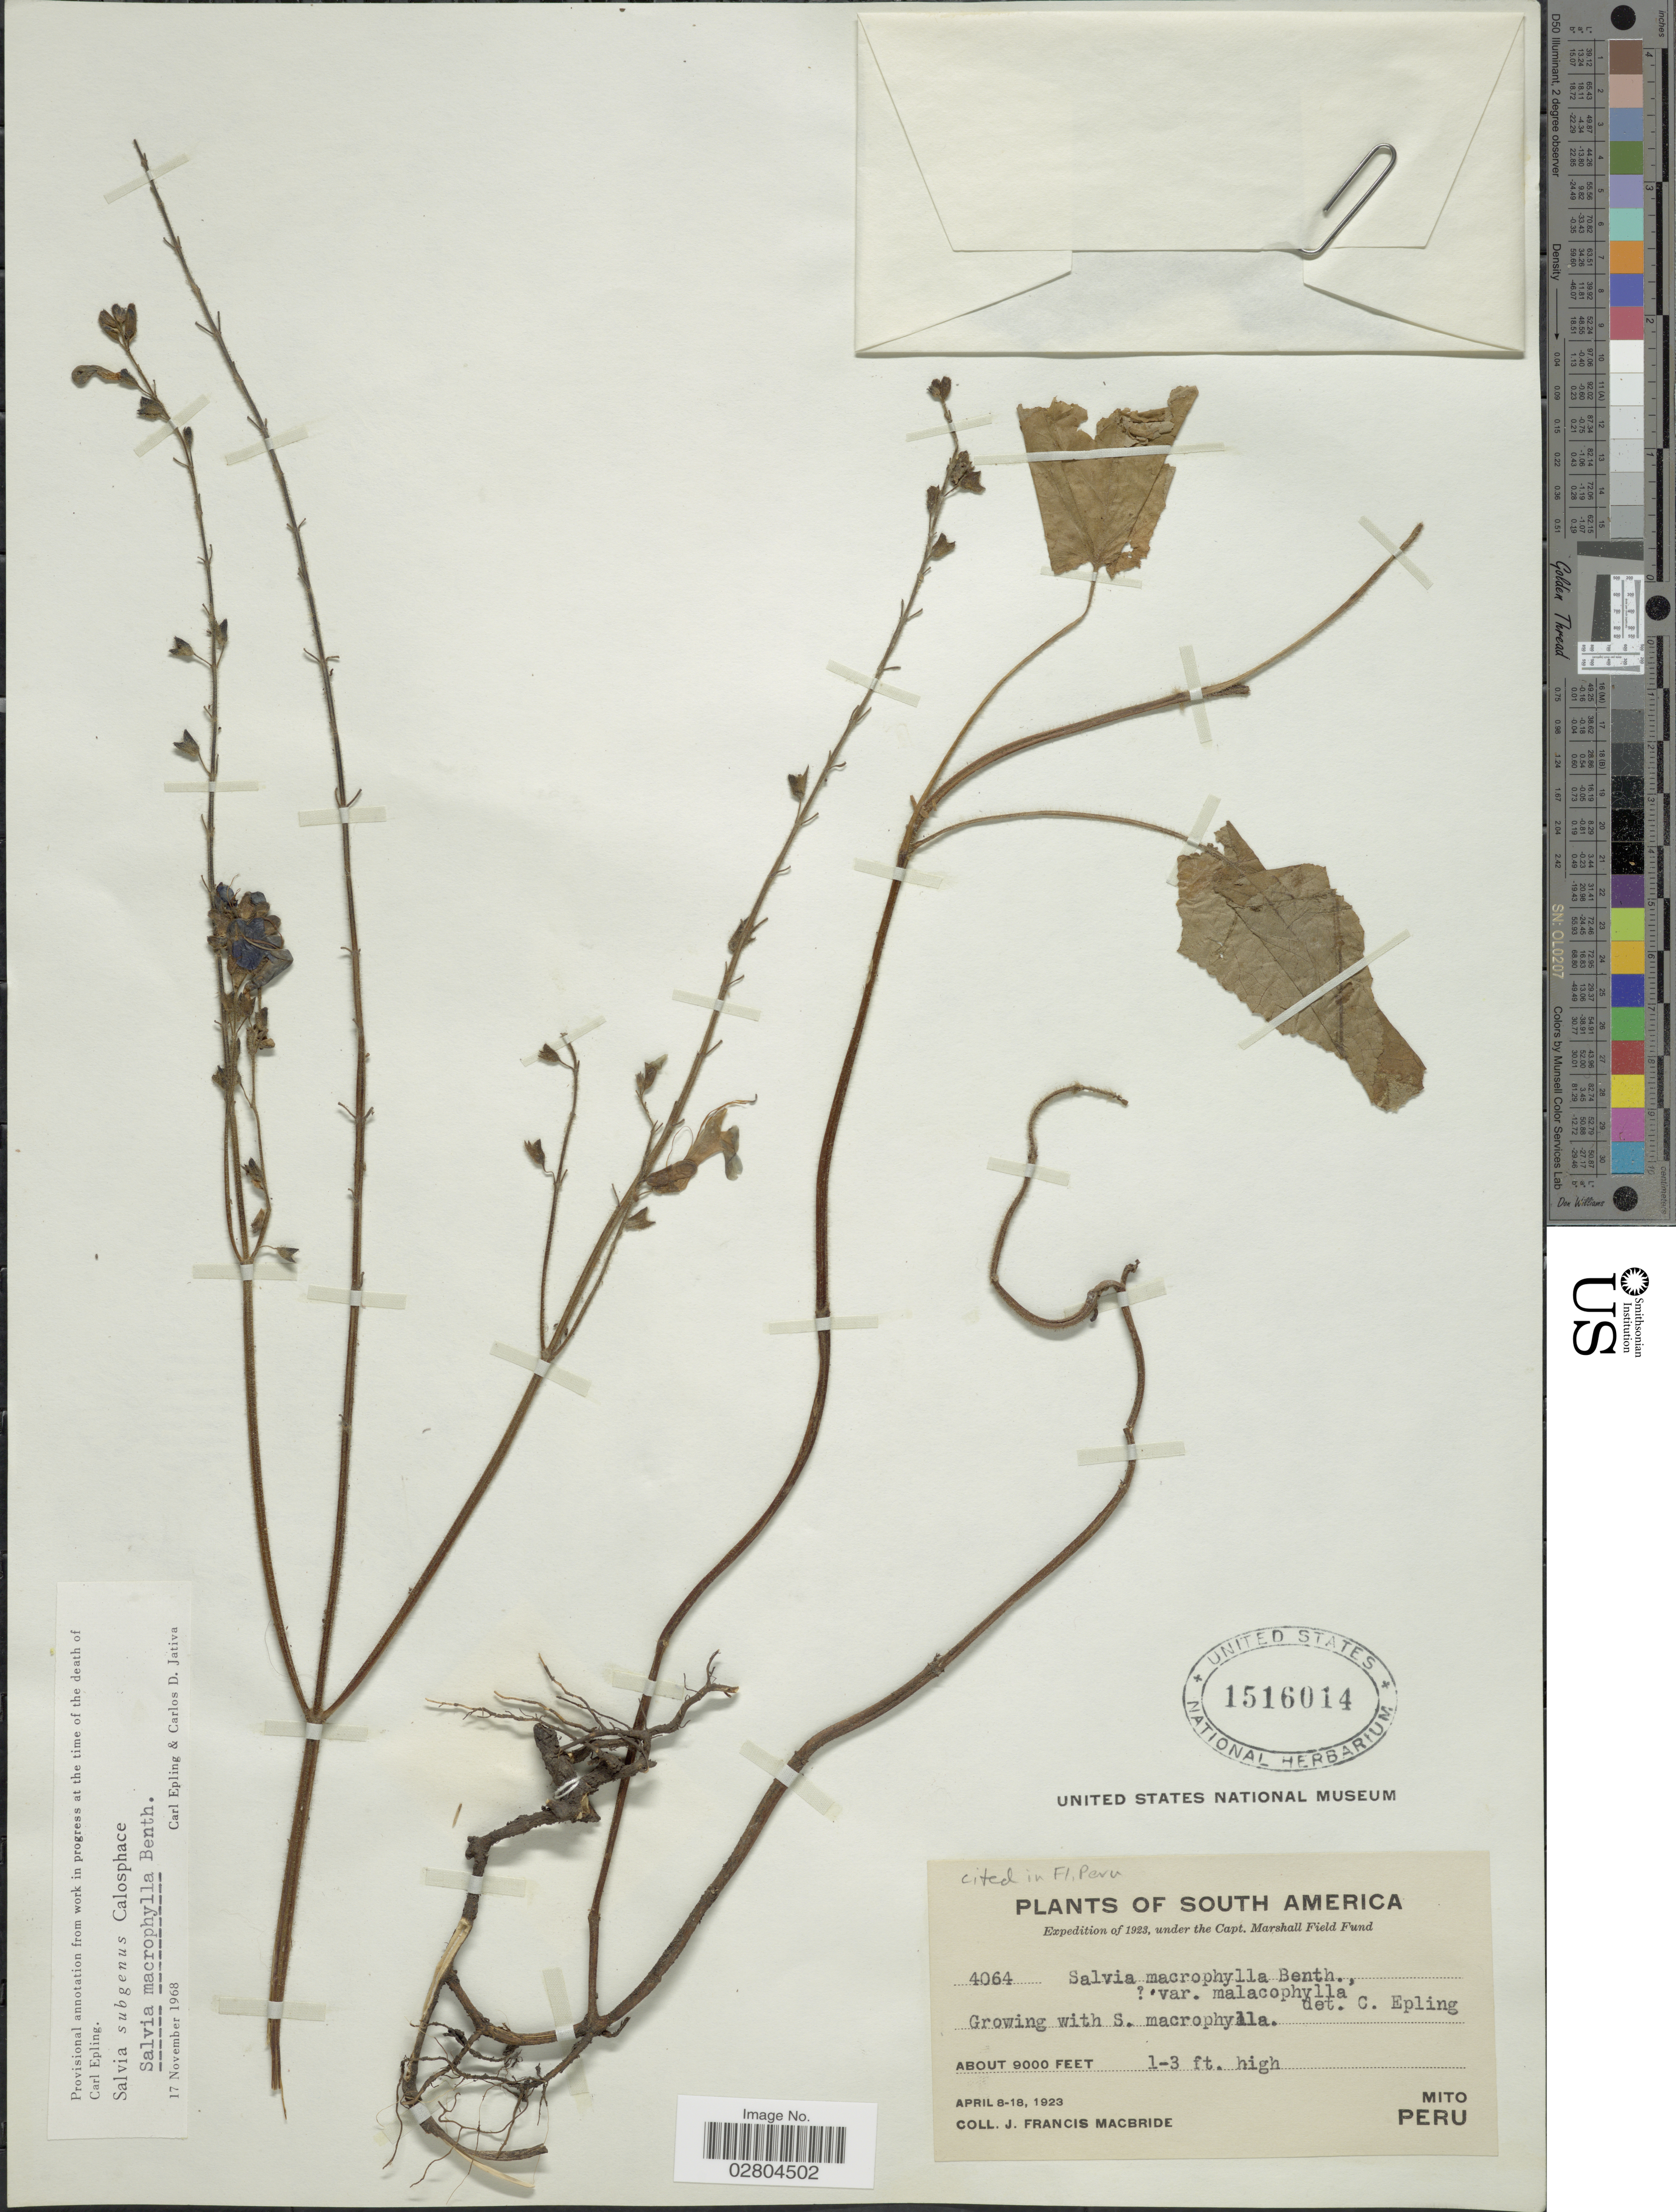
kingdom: Plantae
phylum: Tracheophyta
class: Magnoliopsida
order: Lamiales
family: Lamiaceae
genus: Salvia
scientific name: Salvia macrophylla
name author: Benth.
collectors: J. F. Macbride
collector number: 4064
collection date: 1923-04-08/1923-04-18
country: Peru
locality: Mito.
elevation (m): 2743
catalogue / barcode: US 1516014